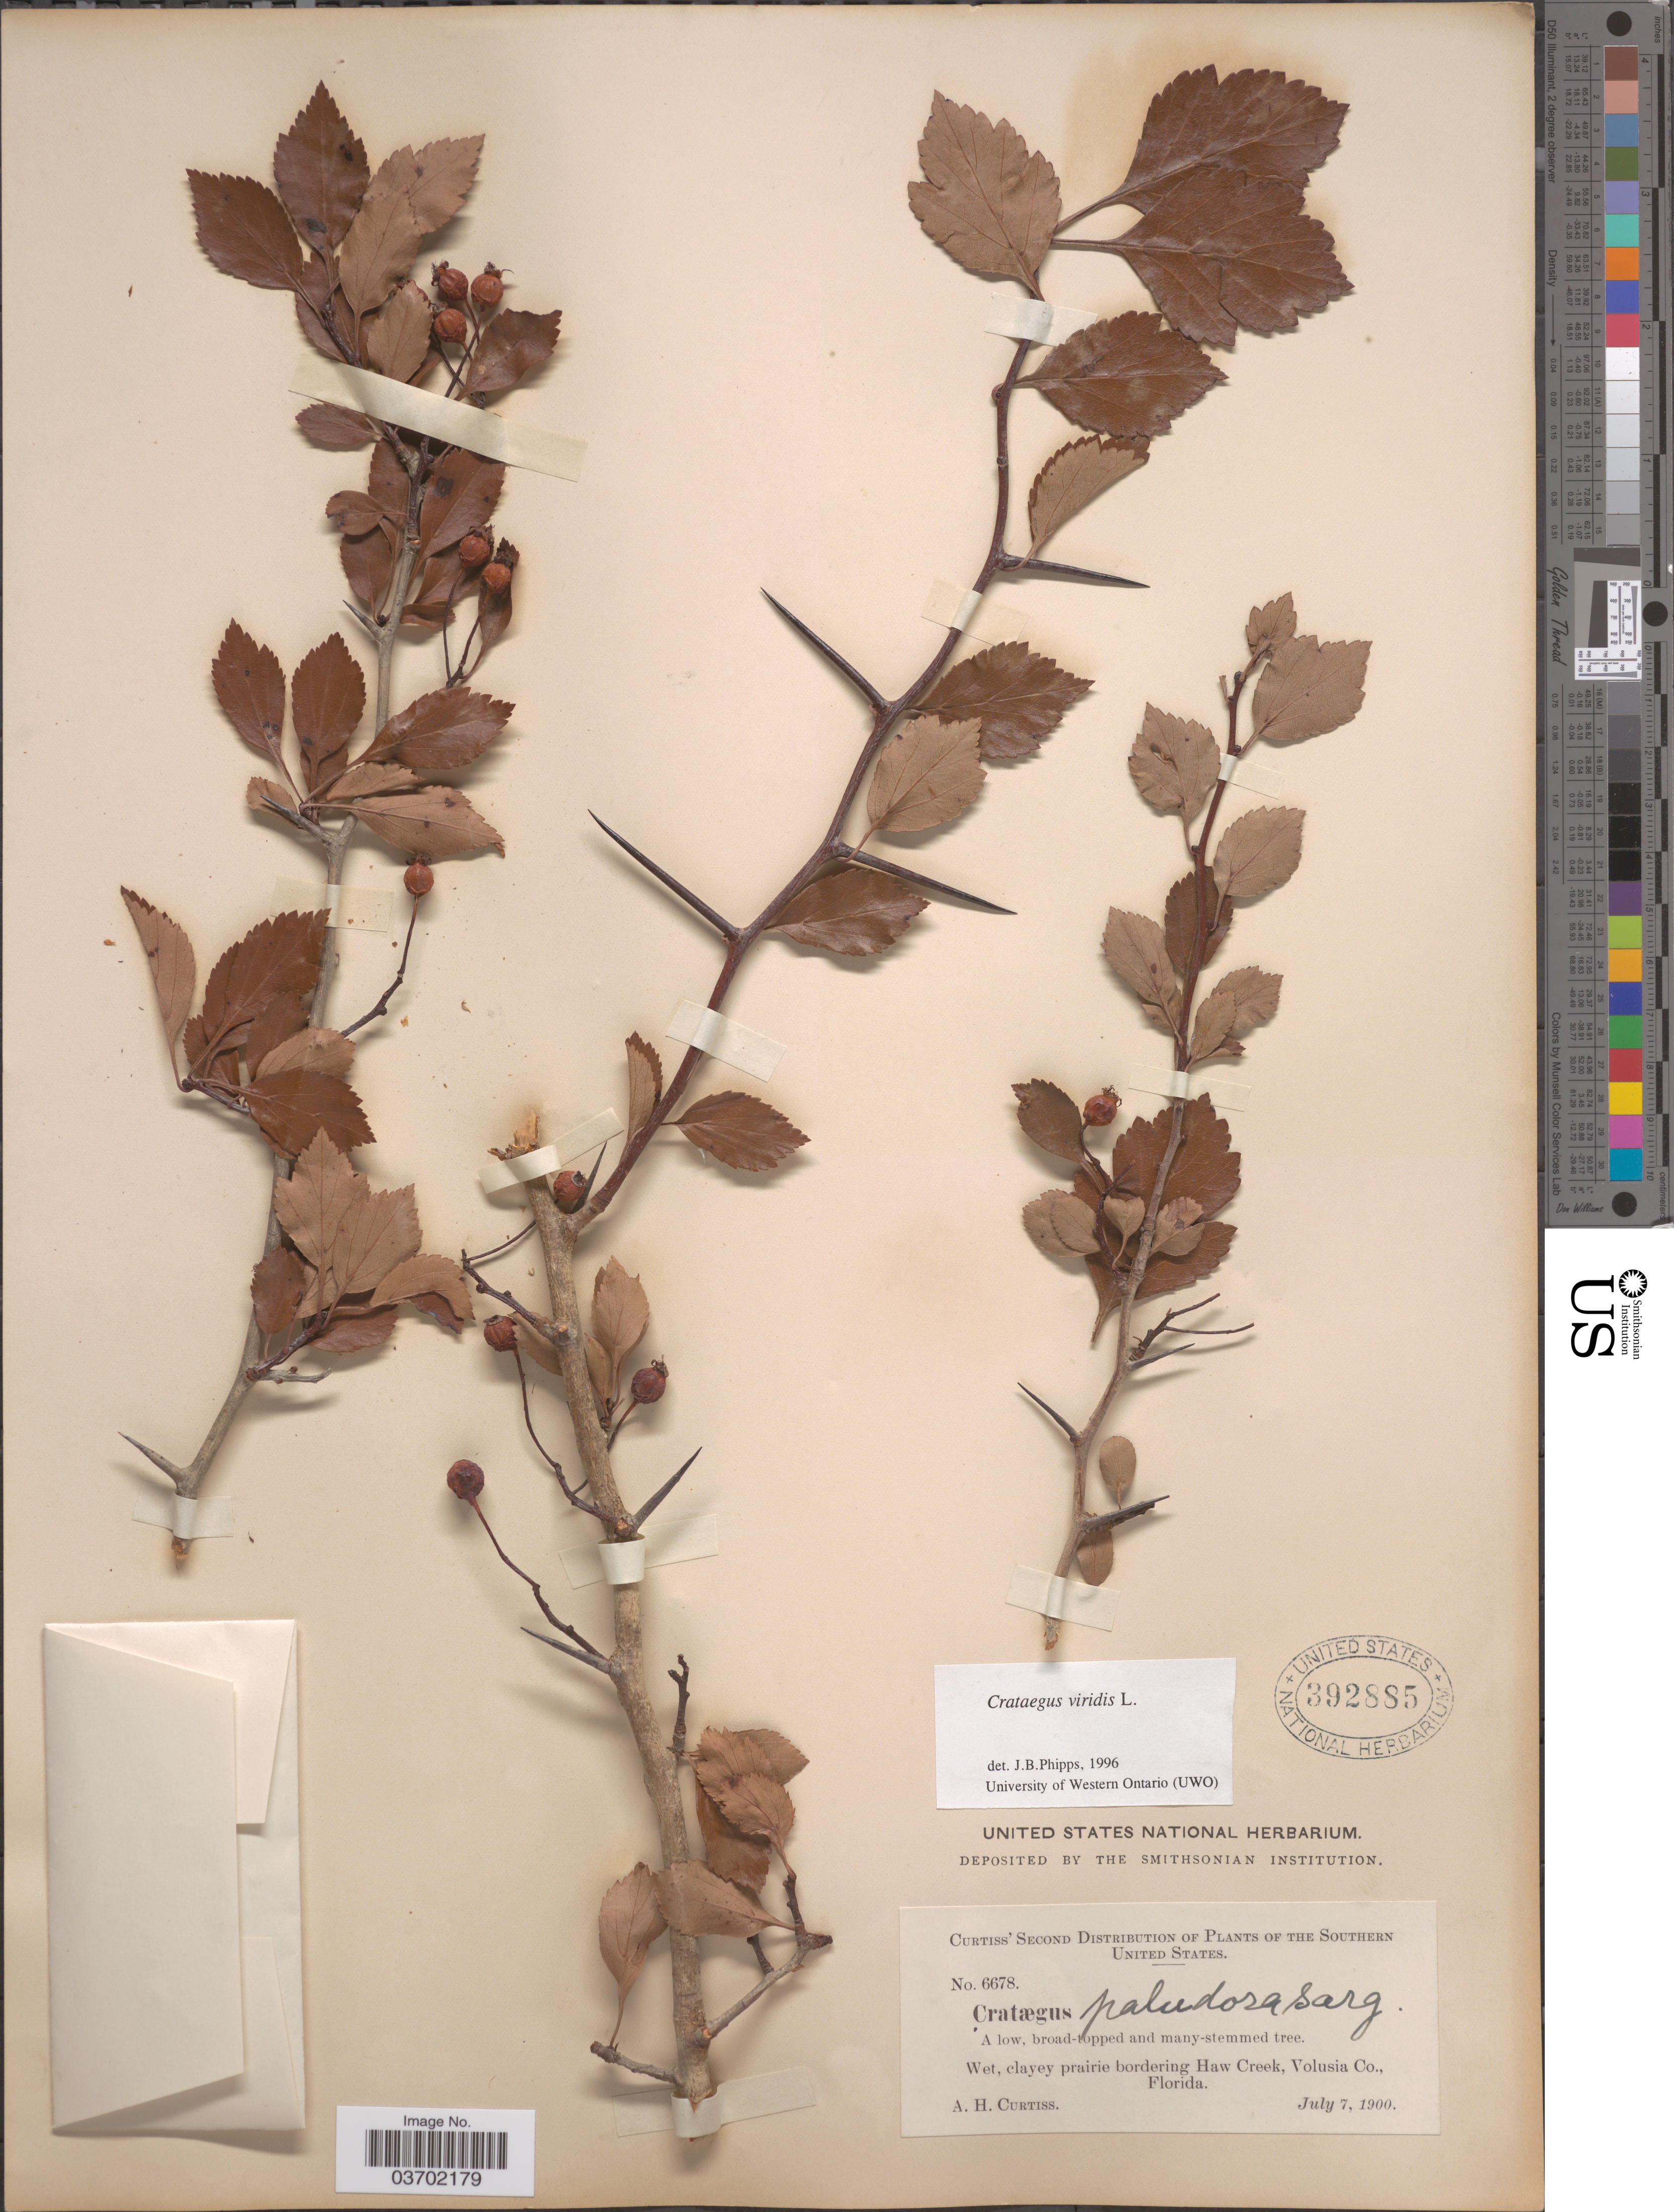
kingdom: Plantae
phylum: Tracheophyta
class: Magnoliopsida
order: Rosales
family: Rosaceae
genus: Crataegus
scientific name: Crataegus viridis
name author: L.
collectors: A. H. Curtiss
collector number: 6678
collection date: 1900-07-07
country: United States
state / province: Florida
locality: Southern United States. Wet, clayey prairie bordering Haw Creek, Volusia Co.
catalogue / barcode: US 392885